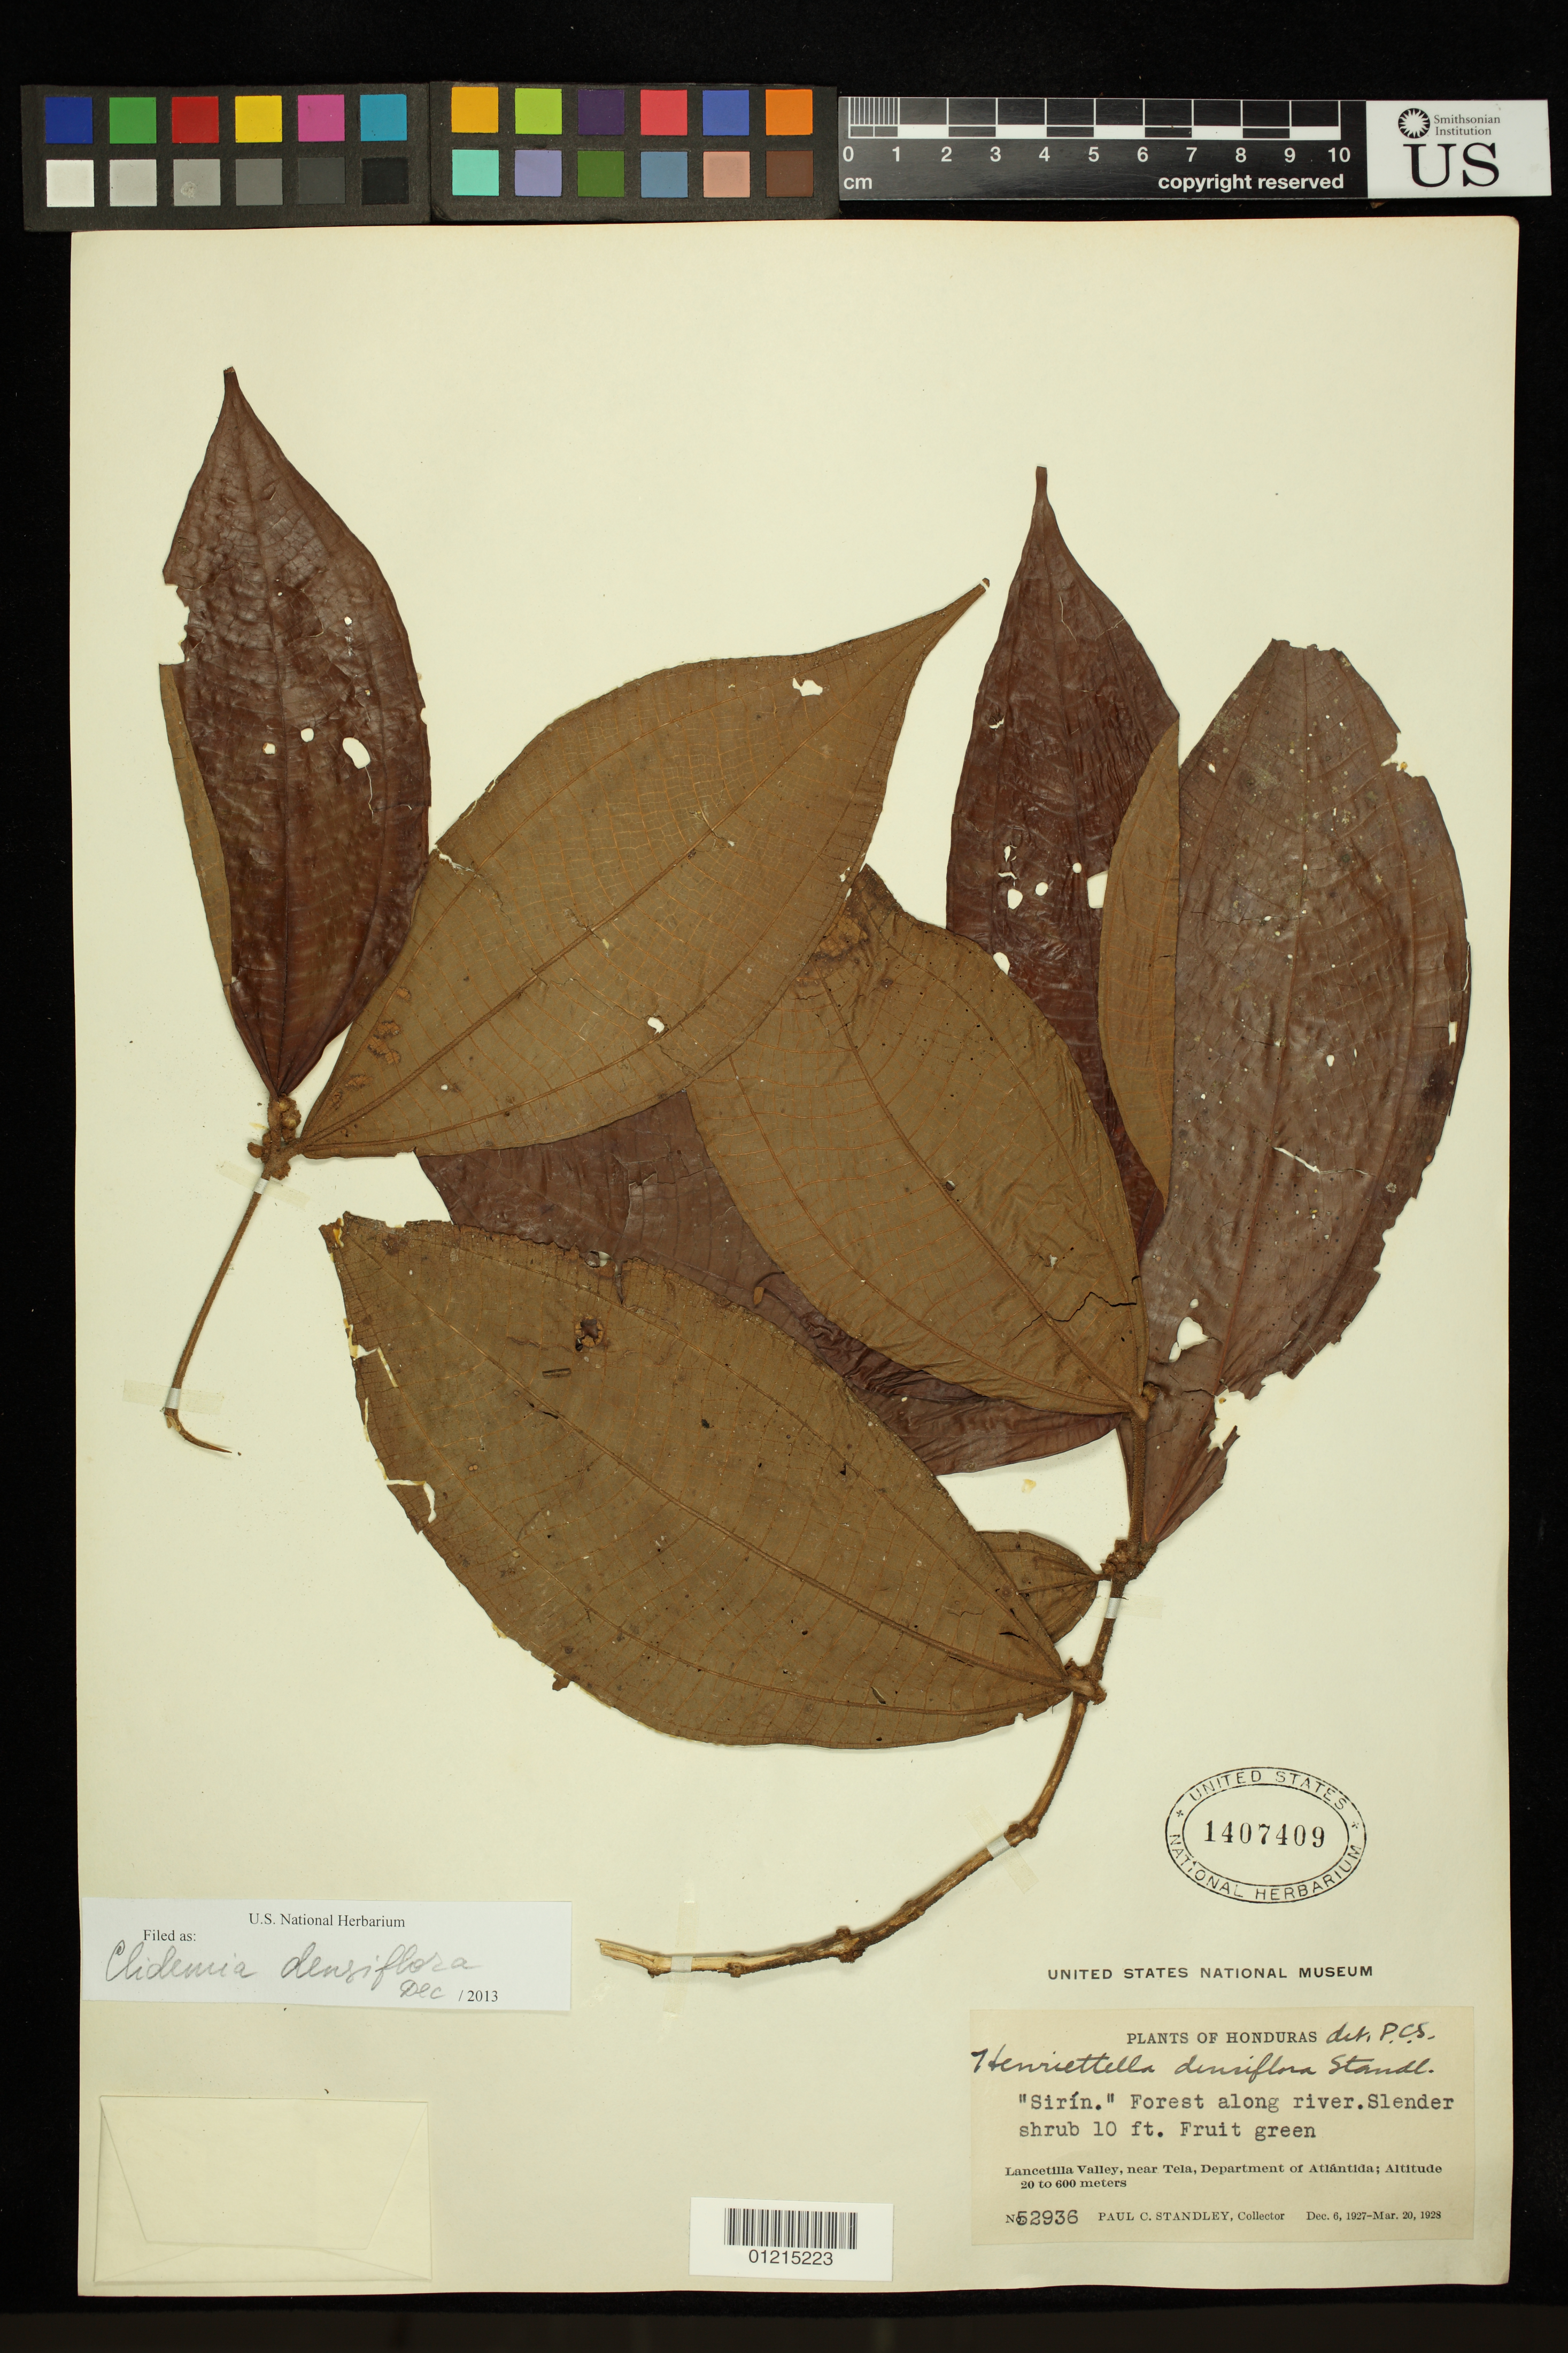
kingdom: Plantae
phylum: Tracheophyta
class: Magnoliopsida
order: Myrtales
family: Melastomataceae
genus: Clidemia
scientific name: Clidemia densiflora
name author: Gleason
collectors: P. C. Standley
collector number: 52936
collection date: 1927-12-06/1928-03-20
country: Honduras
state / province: Atlántida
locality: Lancetilla Valley, near Tela.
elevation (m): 20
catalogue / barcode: US 1407409